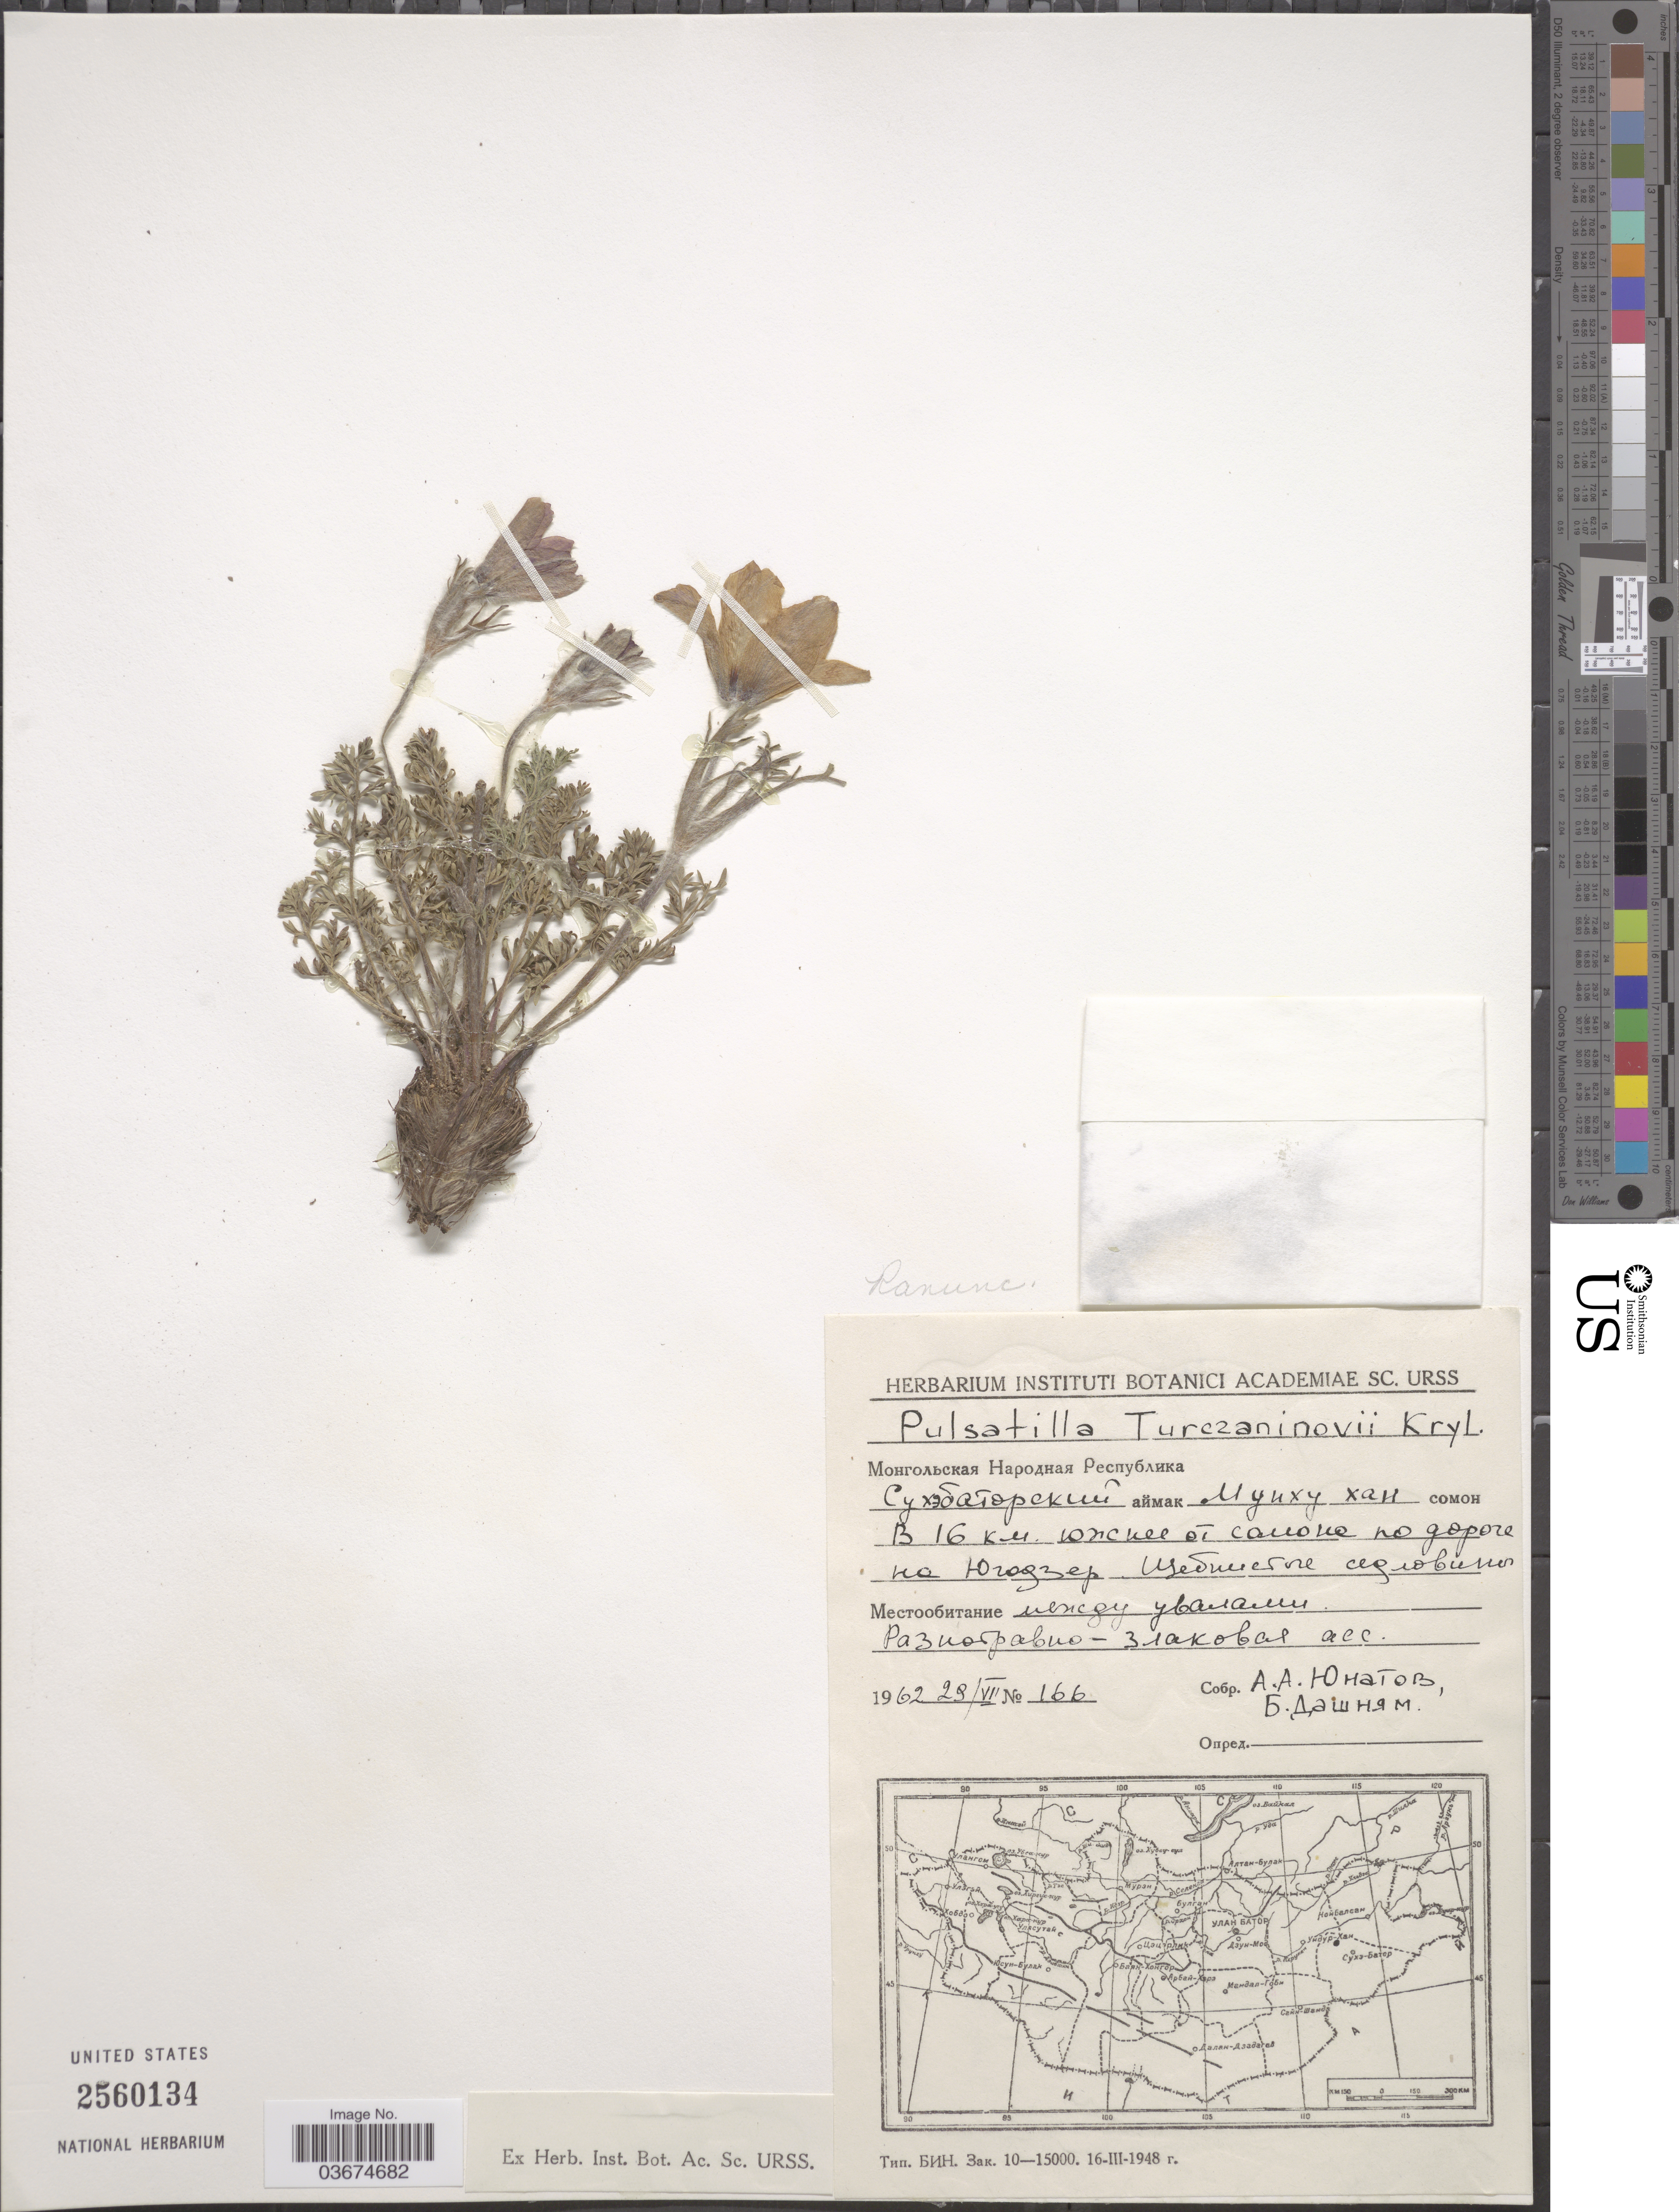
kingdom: Plantae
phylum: Tracheophyta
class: Magnoliopsida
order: Ranunculales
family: Ranunculaceae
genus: Pulsatilla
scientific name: Pulsatilla turczaninovii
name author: Krylov & Serg.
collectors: A. Unatov & B. Dashnyam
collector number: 166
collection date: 1962-07-29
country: Mongolia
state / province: Suhbaatar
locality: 16 km S on the road to Yugodzer.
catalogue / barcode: US 2560134